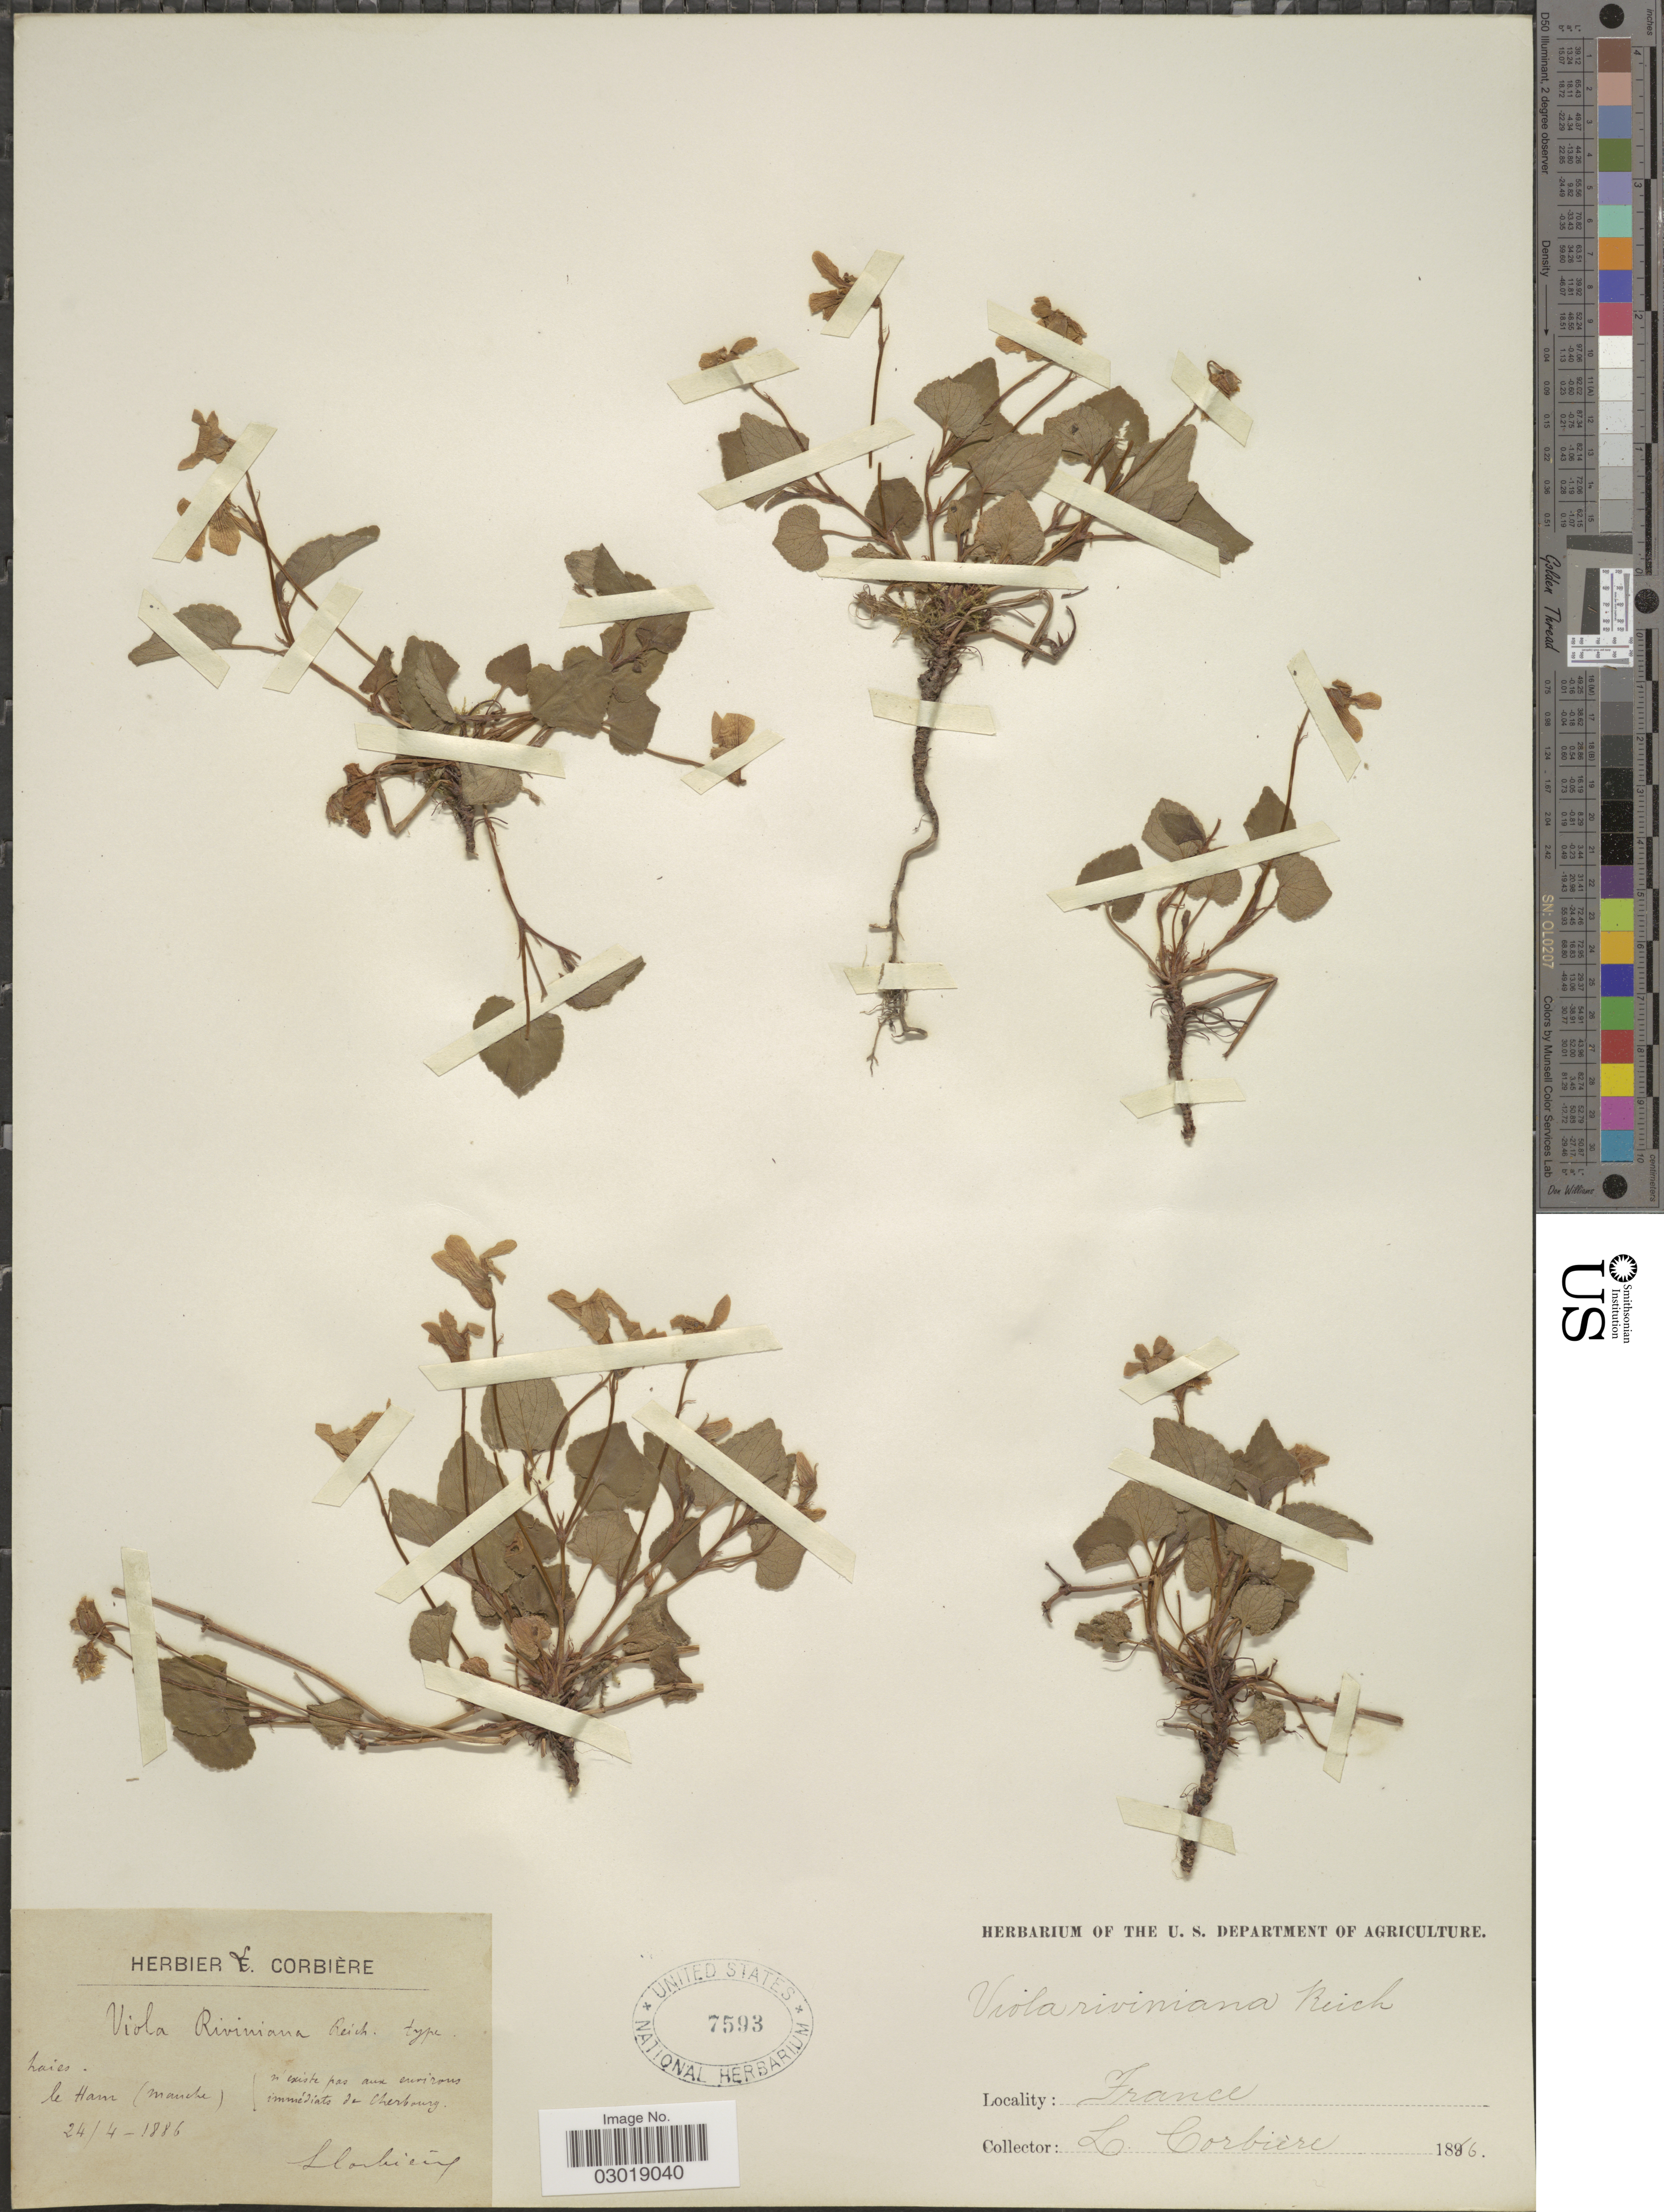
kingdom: Plantae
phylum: Tracheophyta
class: Magnoliopsida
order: Malpighiales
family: Violaceae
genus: Viola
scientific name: Viola riviniana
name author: Rchb.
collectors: L. Corbière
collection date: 1886-04-24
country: France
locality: Le Ham (Manche). Pas aux environs immédiats de Cherbourg.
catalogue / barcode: US 7593